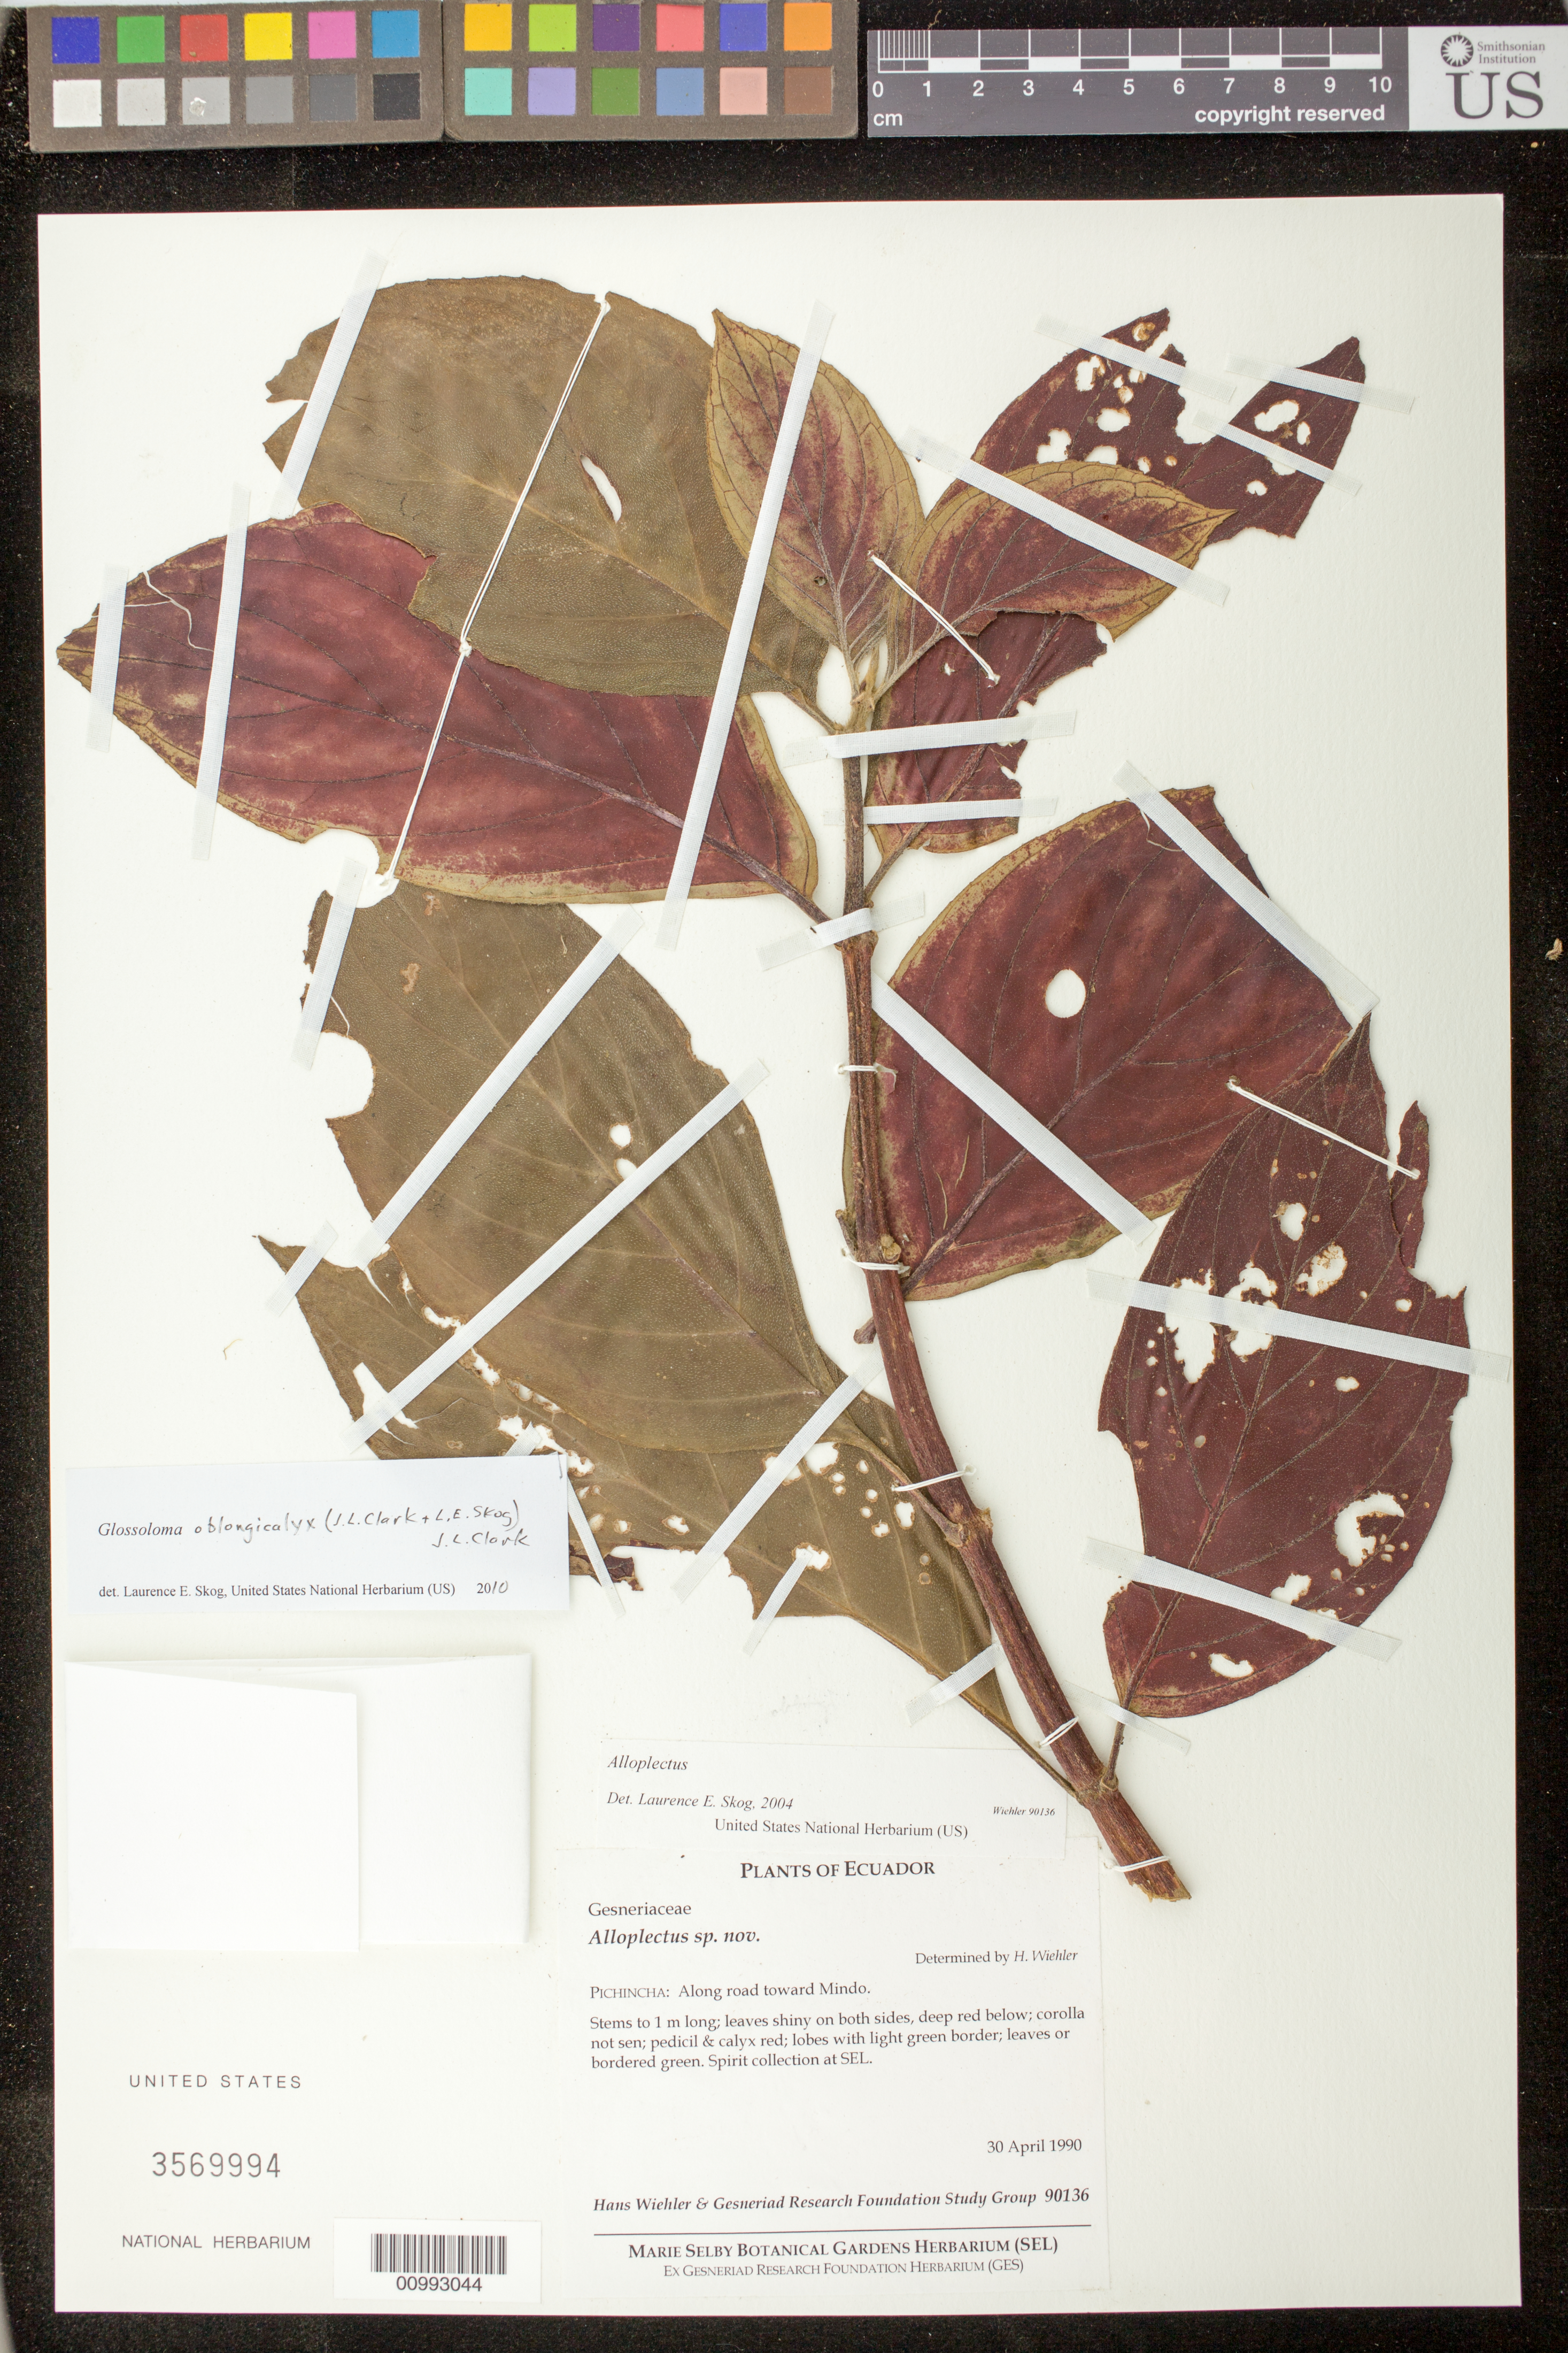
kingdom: Plantae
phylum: Tracheophyta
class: Magnoliopsida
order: Lamiales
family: Gesneriaceae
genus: Glossoloma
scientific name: Glossoloma oblongicalyx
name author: (J.L. Clark & L.E. Skog) J.L. Clark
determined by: Skog, Laurence E.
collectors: H. J. Wiehler & Gesneriad Research Foundation Study Group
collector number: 90136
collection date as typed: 30 Apr 1990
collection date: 1990-04-30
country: Ecuador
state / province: Pichincha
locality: Pichincha: along road toward Mindo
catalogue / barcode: US 3569994